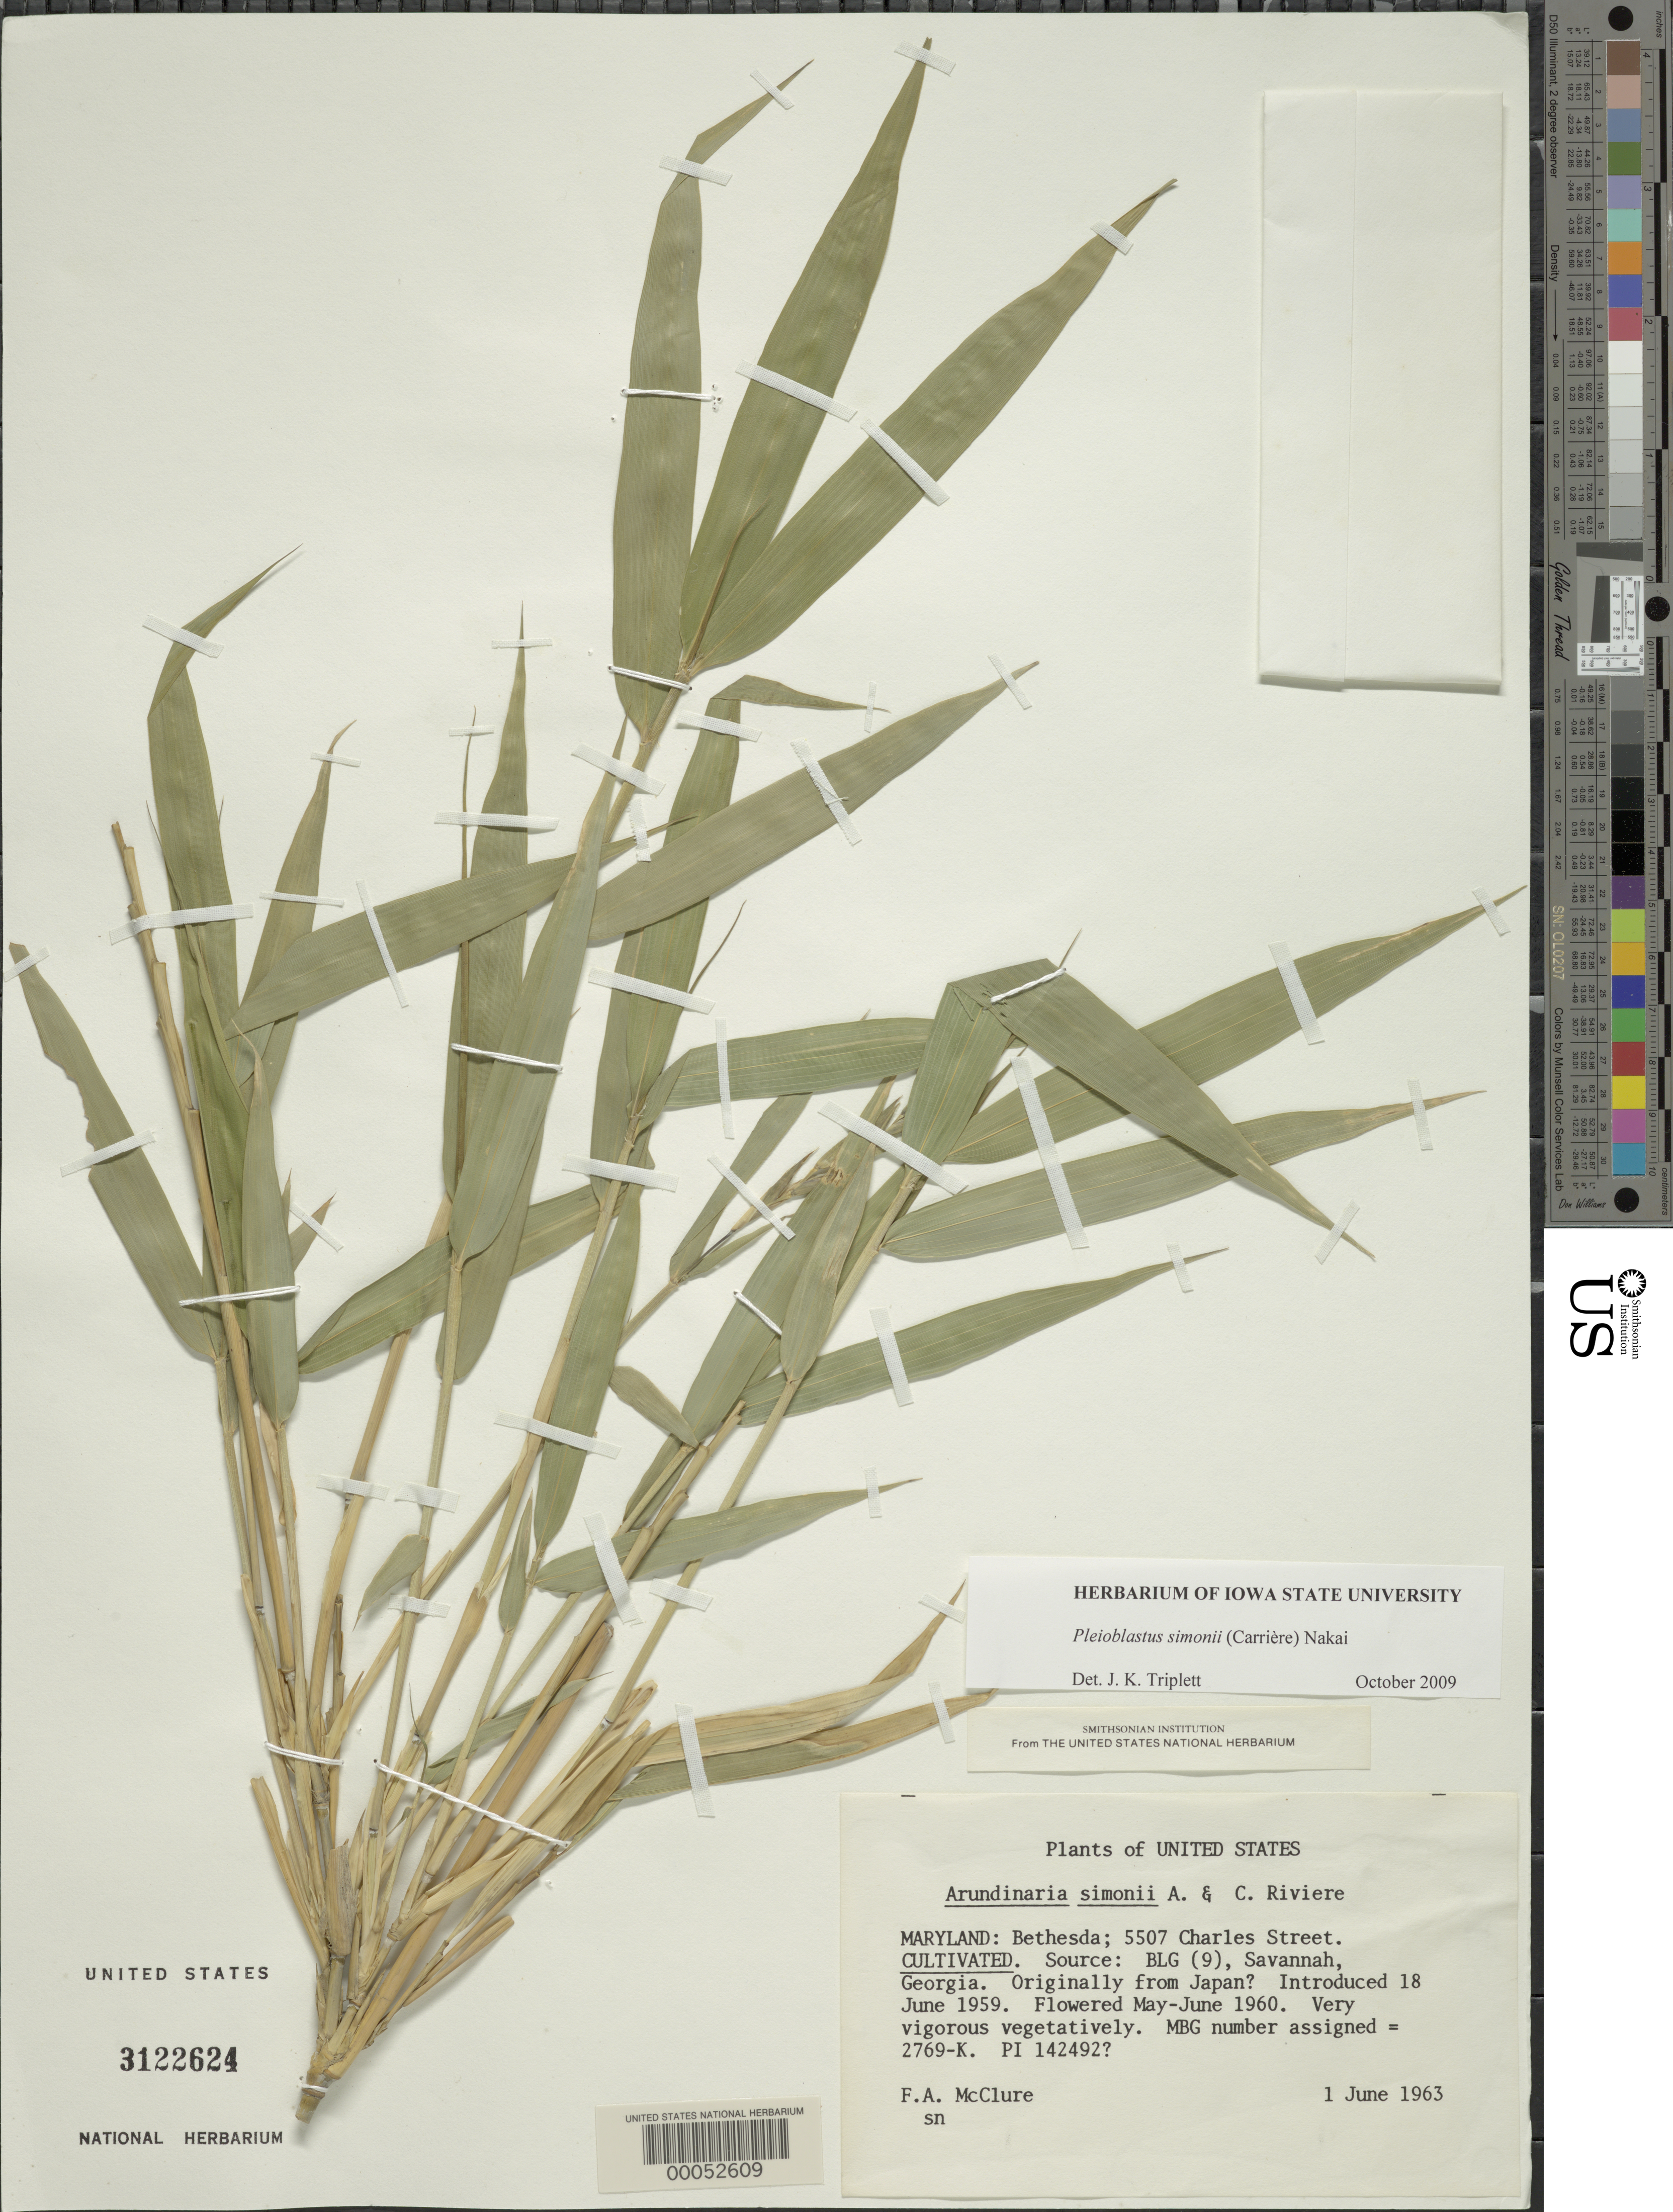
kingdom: Plantae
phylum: Tracheophyta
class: Liliopsida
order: Poales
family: Poaceae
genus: Pleioblastus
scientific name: Pleioblastus simonii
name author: (Carrière) Nakai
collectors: F. A. McClure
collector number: MBG 2769-K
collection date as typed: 01 Jun 1963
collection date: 1963-06-01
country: United States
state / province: Maryland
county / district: Montgomery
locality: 5507 Charles Street, Bethesda (McClure's garden)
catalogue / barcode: US 3122624